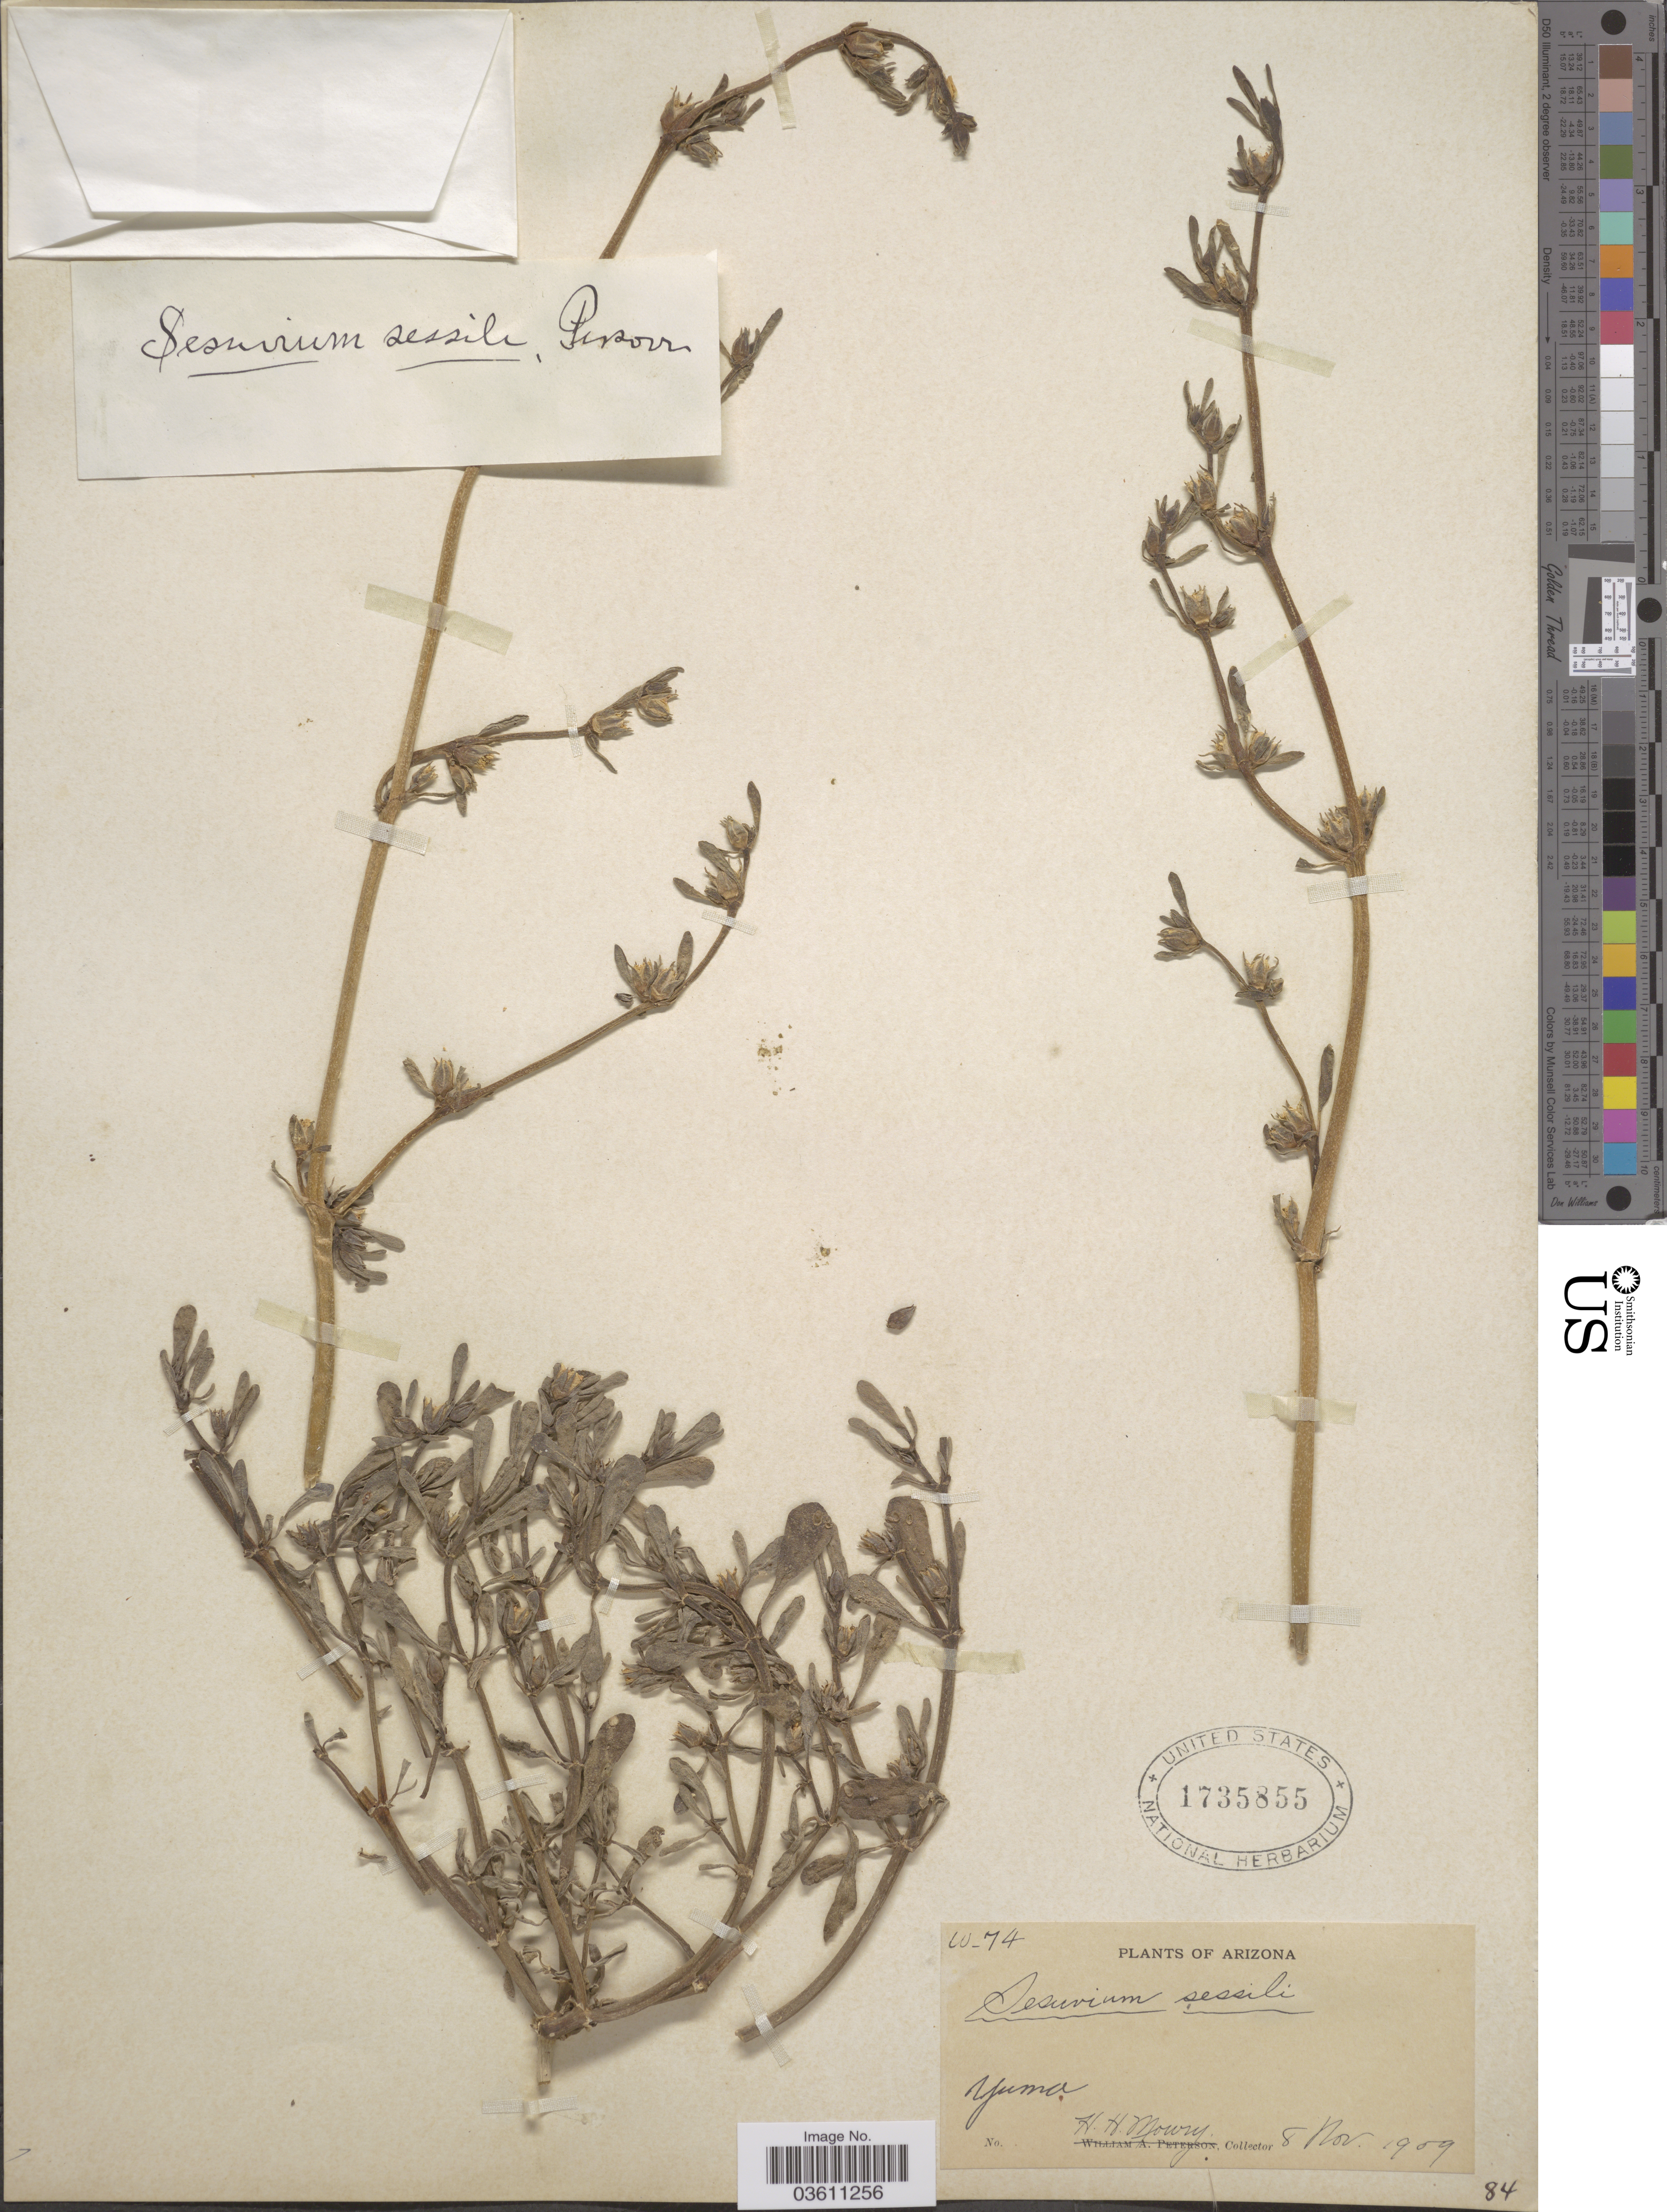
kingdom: Plantae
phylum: Tracheophyta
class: Magnoliopsida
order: Caryophyllales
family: Aizoaceae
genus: Sesuvium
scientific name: Sesuvium revolutifolium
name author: Ortega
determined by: Strong, Mark T., (BOT), Smithsonian Institution - National Museum of Natural History (UNITED STATES)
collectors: H. Mowry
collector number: W-74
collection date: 1909-11-08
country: United States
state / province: Arizona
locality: Yuma.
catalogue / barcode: US 1735855